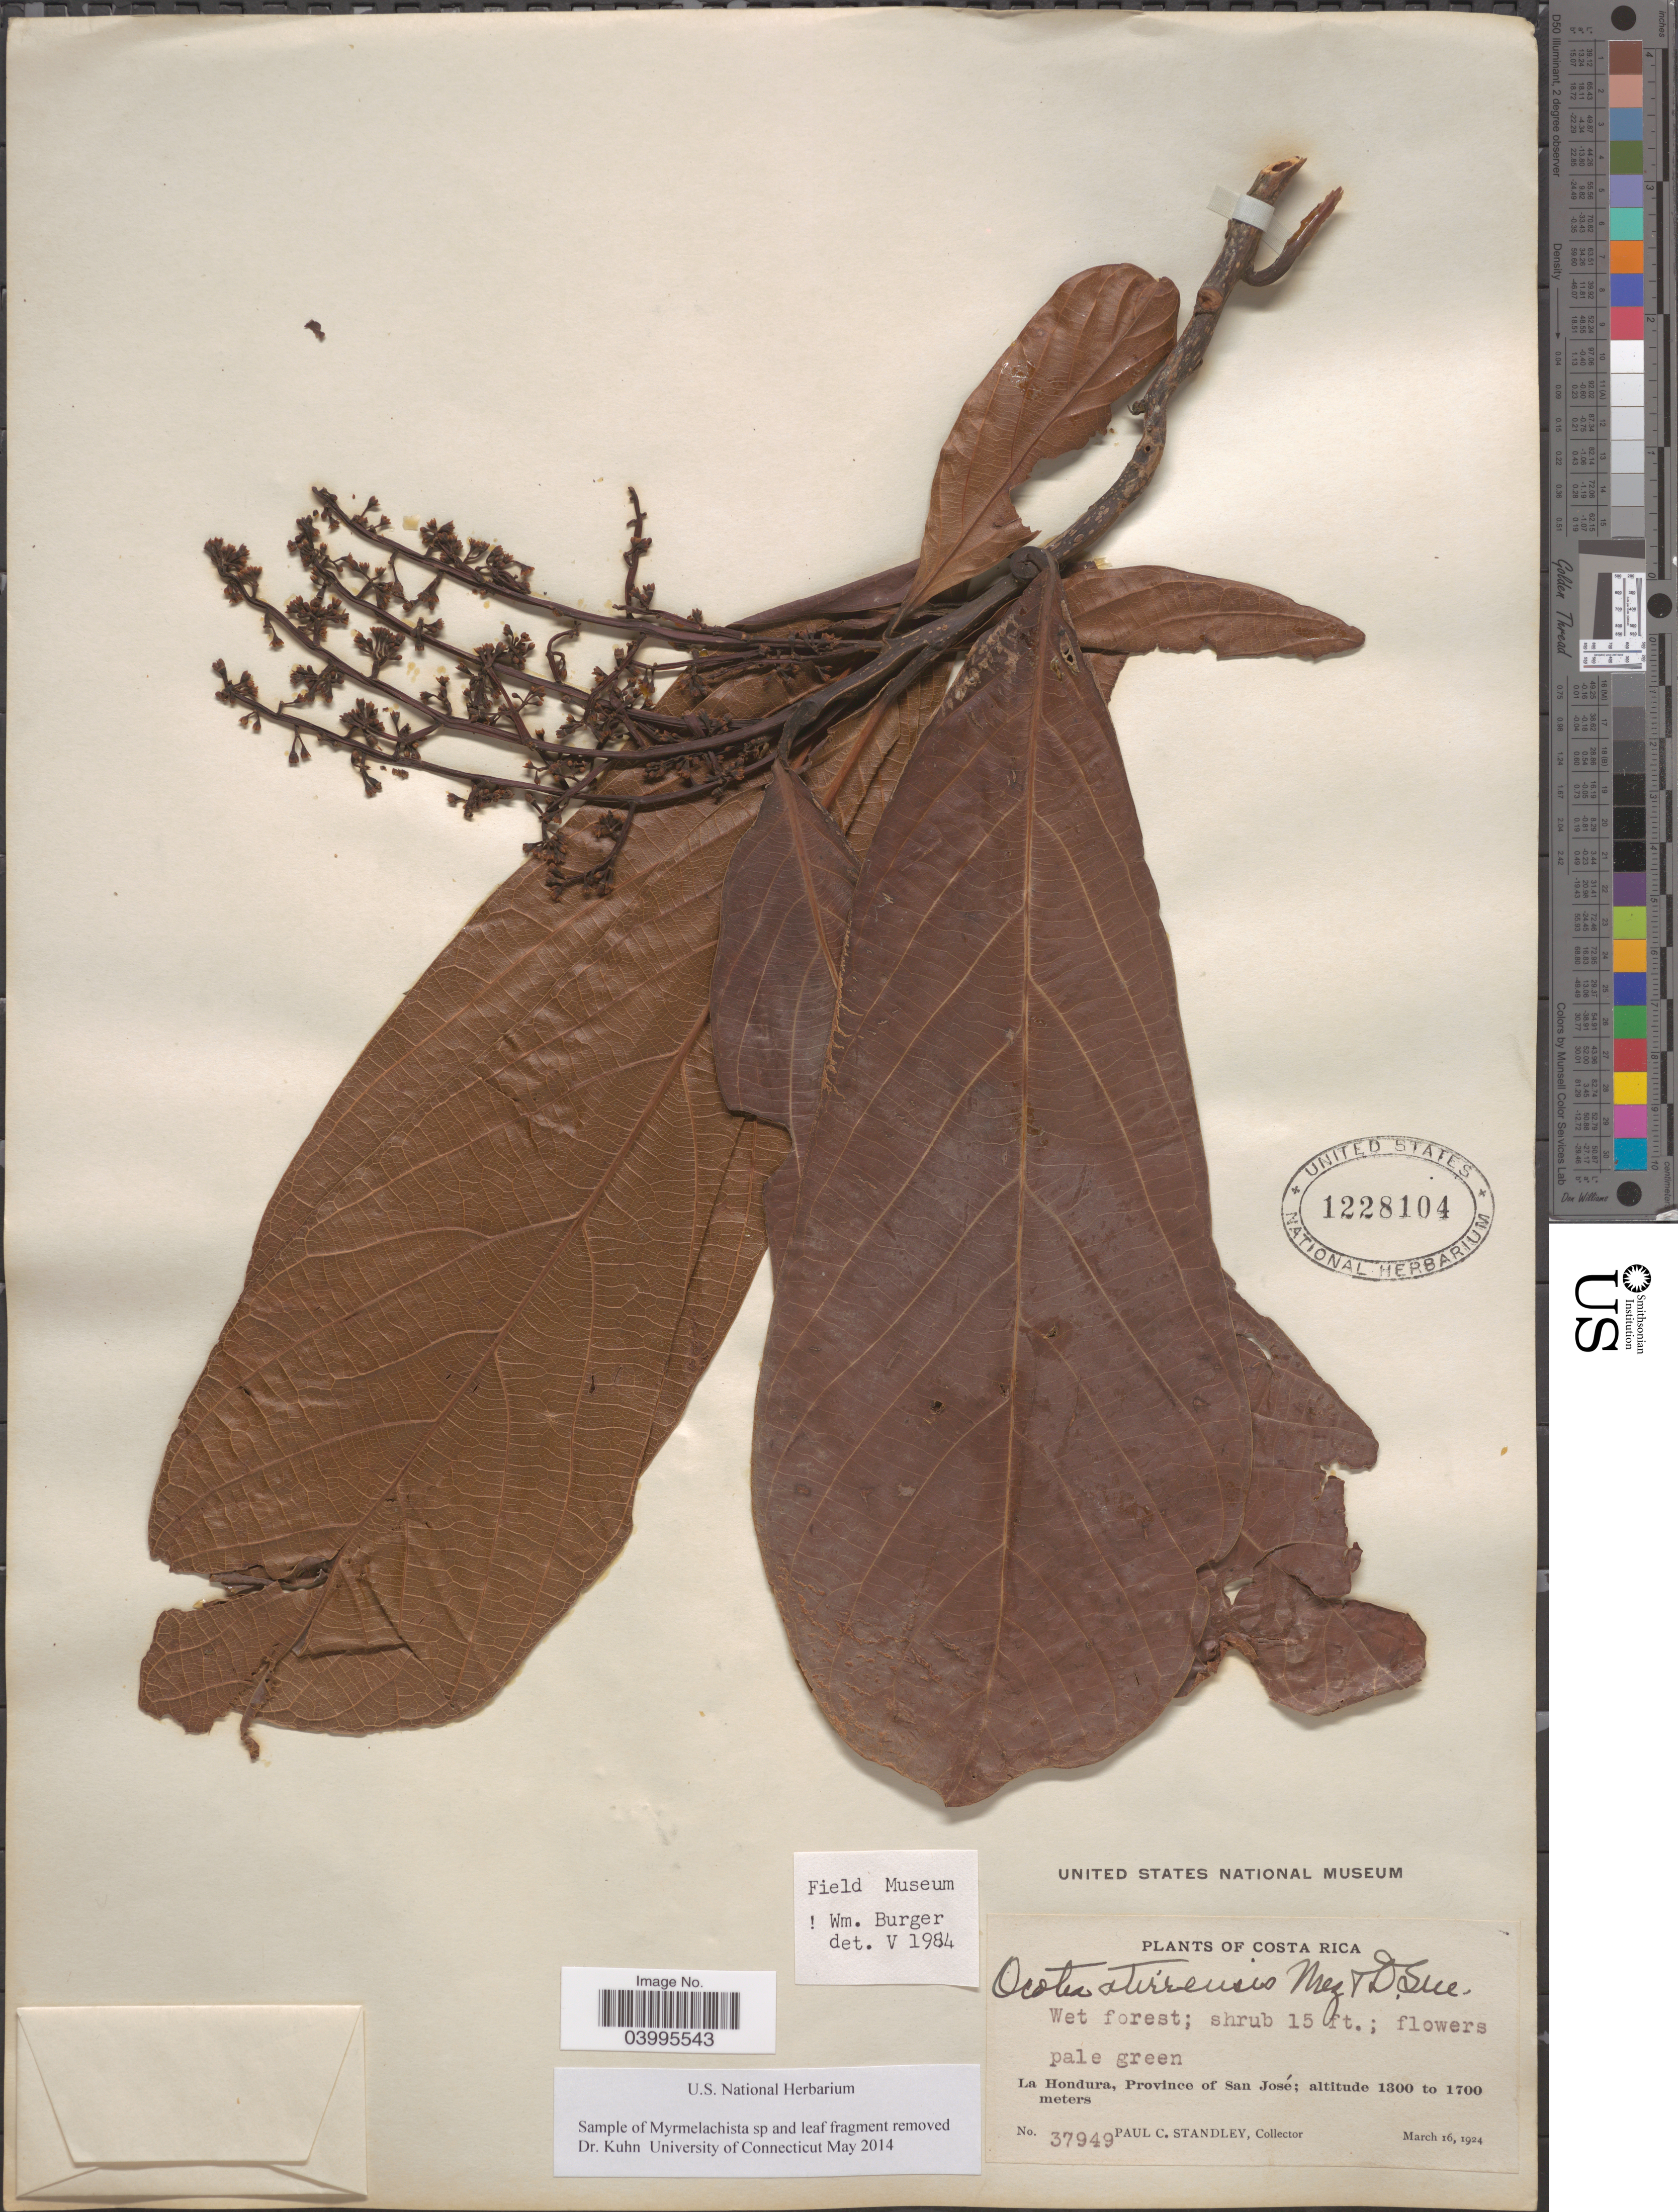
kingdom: Plantae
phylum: Tracheophyta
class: Magnoliopsida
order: Laurales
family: Lauraceae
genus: Ocotea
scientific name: Ocotea atirrensis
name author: Mez & Donn. Sm.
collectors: P. C. Standley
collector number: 37949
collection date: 1924-03-16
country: Costa Rica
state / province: San José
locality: La Hondura.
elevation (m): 1300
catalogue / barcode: US 1228104